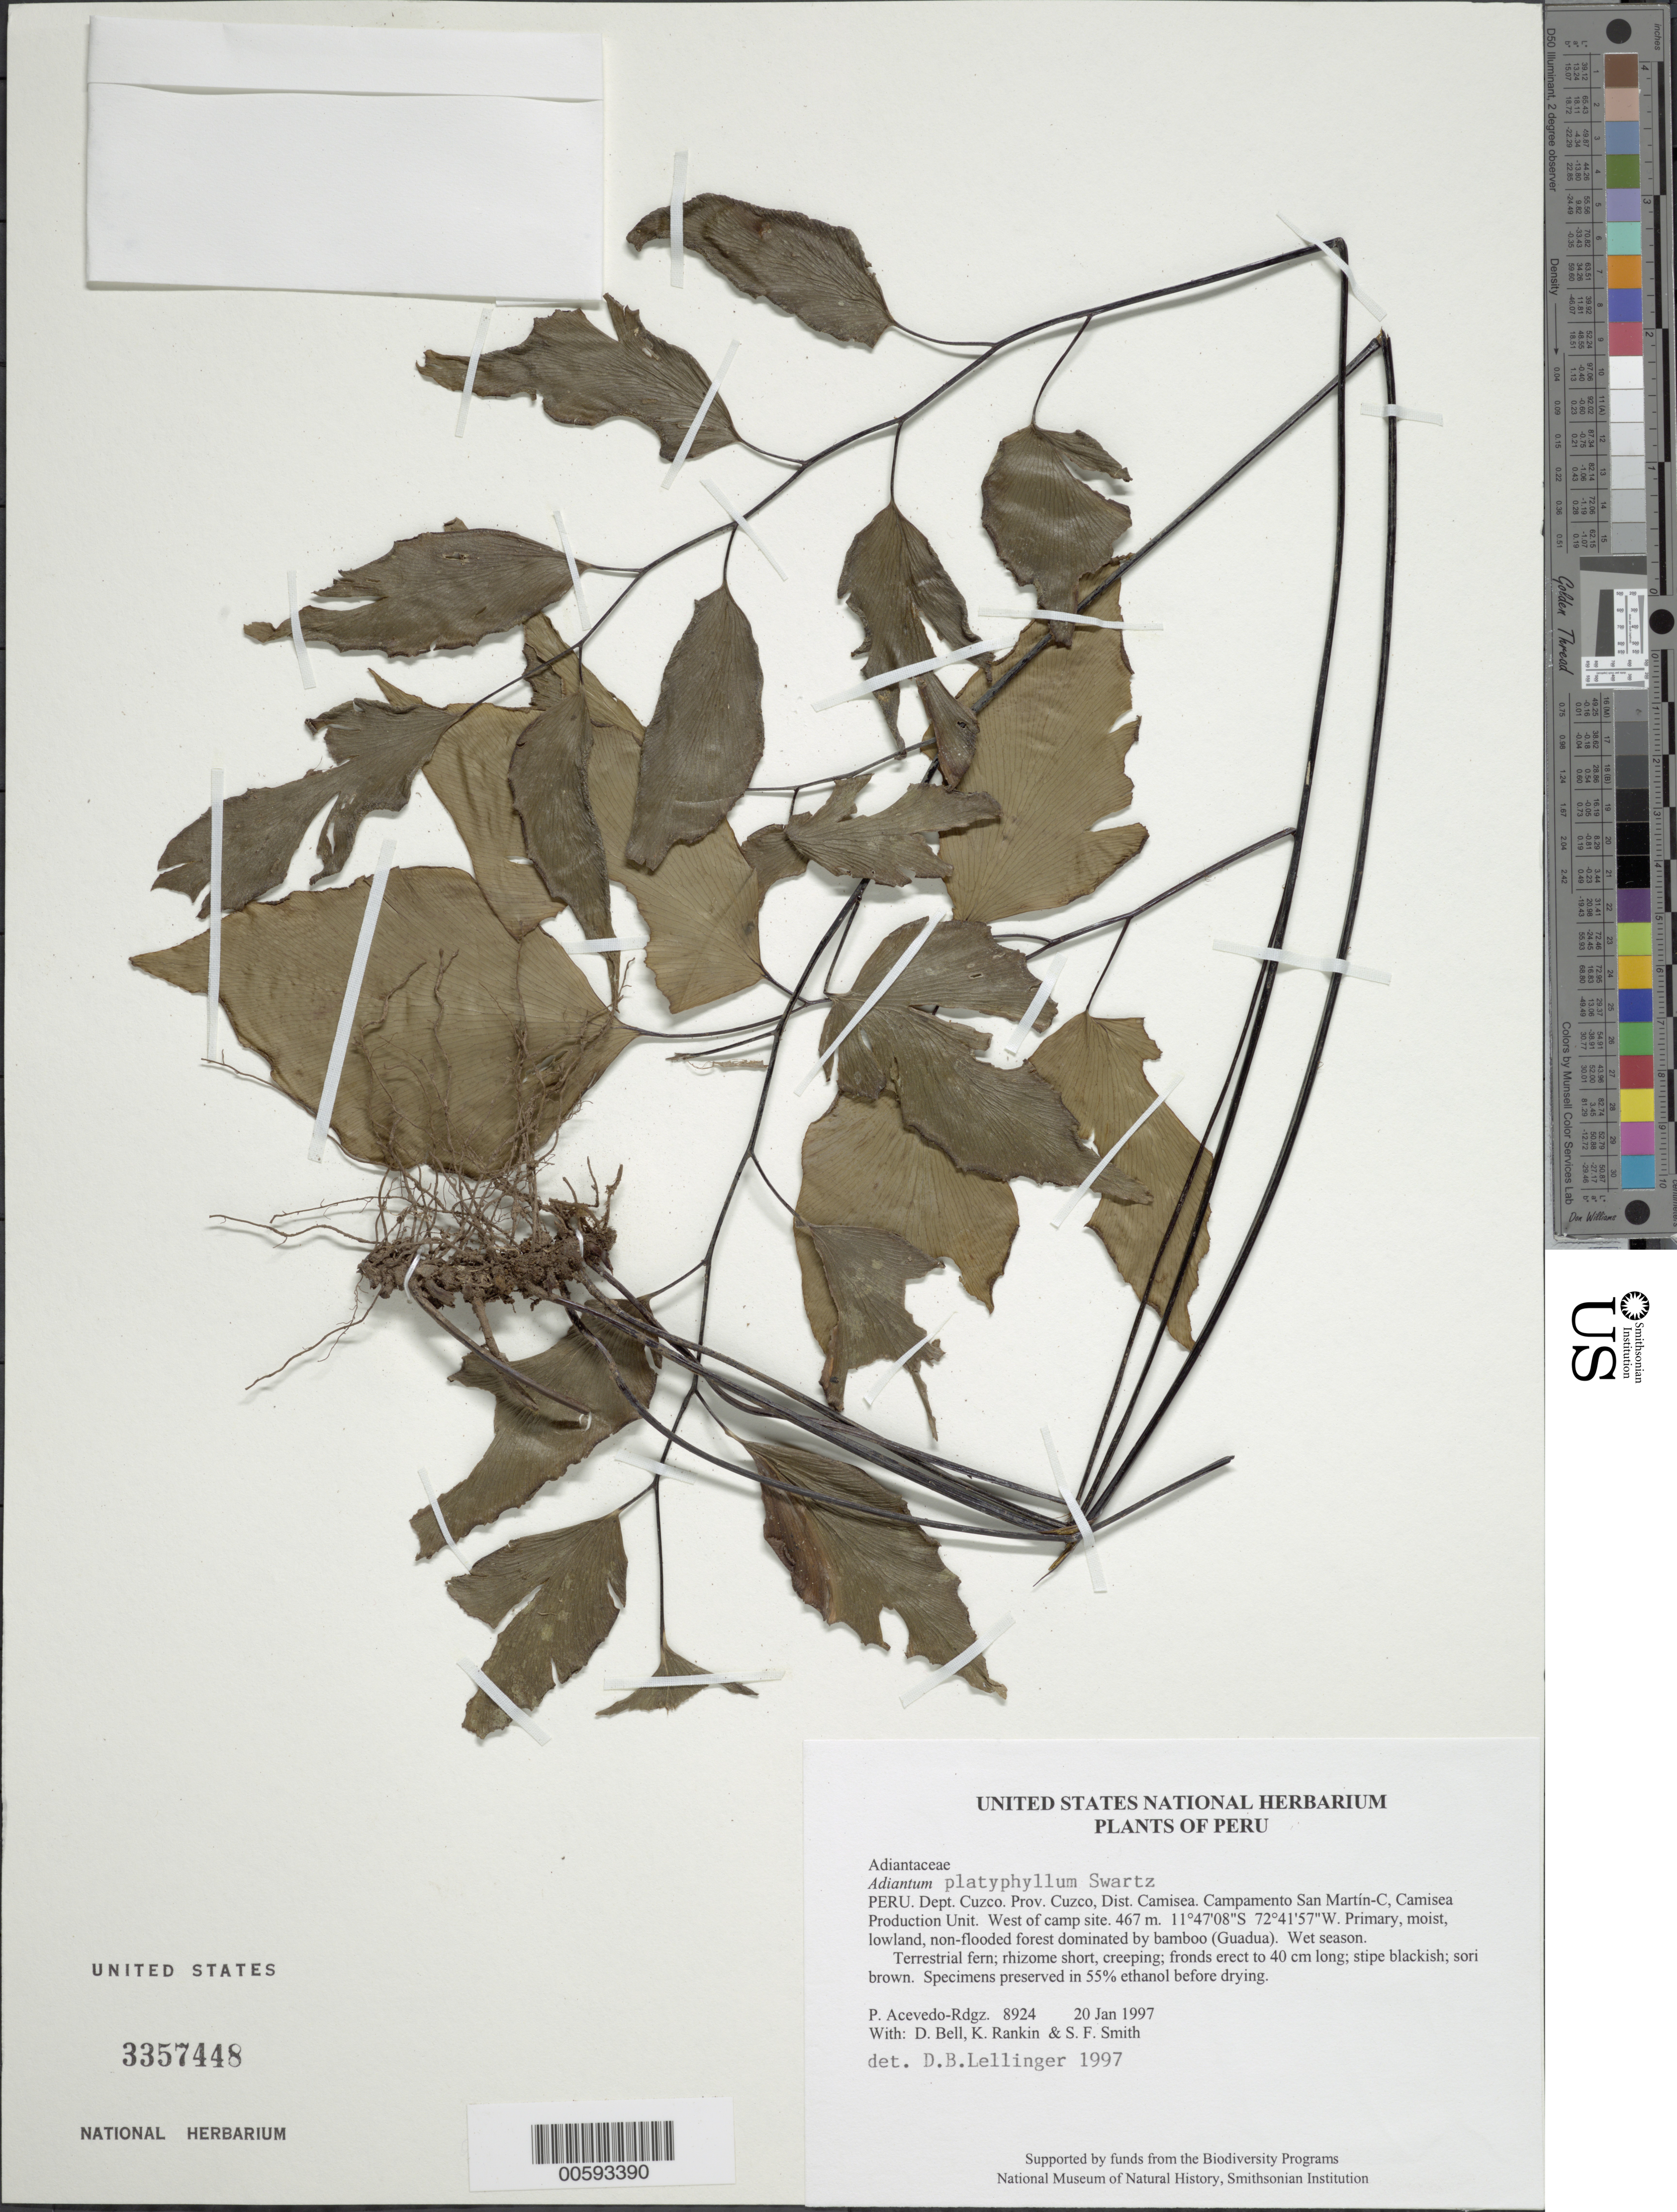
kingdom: Plantae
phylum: Tracheophyta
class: Polypodiopsida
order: Polypodiales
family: Pteridaceae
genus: Adiantum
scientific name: Adiantum platyphyllum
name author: Sw.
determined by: Lellinger, David B., (BOT), Smithsonian Institution - National Museum of Natural History (UNITED STATES)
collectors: P. Acevedo-Rodr., D. A. Bell, K. B. Rankin & S.F. Smith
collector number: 8924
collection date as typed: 20 Jan 1997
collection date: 1997-01-20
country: Peru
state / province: Cusco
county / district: Cusco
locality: Districto Camisea, Campamento San Martín-C, Camisea Production Unit. West of camp site.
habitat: Primary, moist, lowland, non-flooded forest dominated by bamboo (Guadua). Wet season.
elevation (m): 467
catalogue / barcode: US 3357448